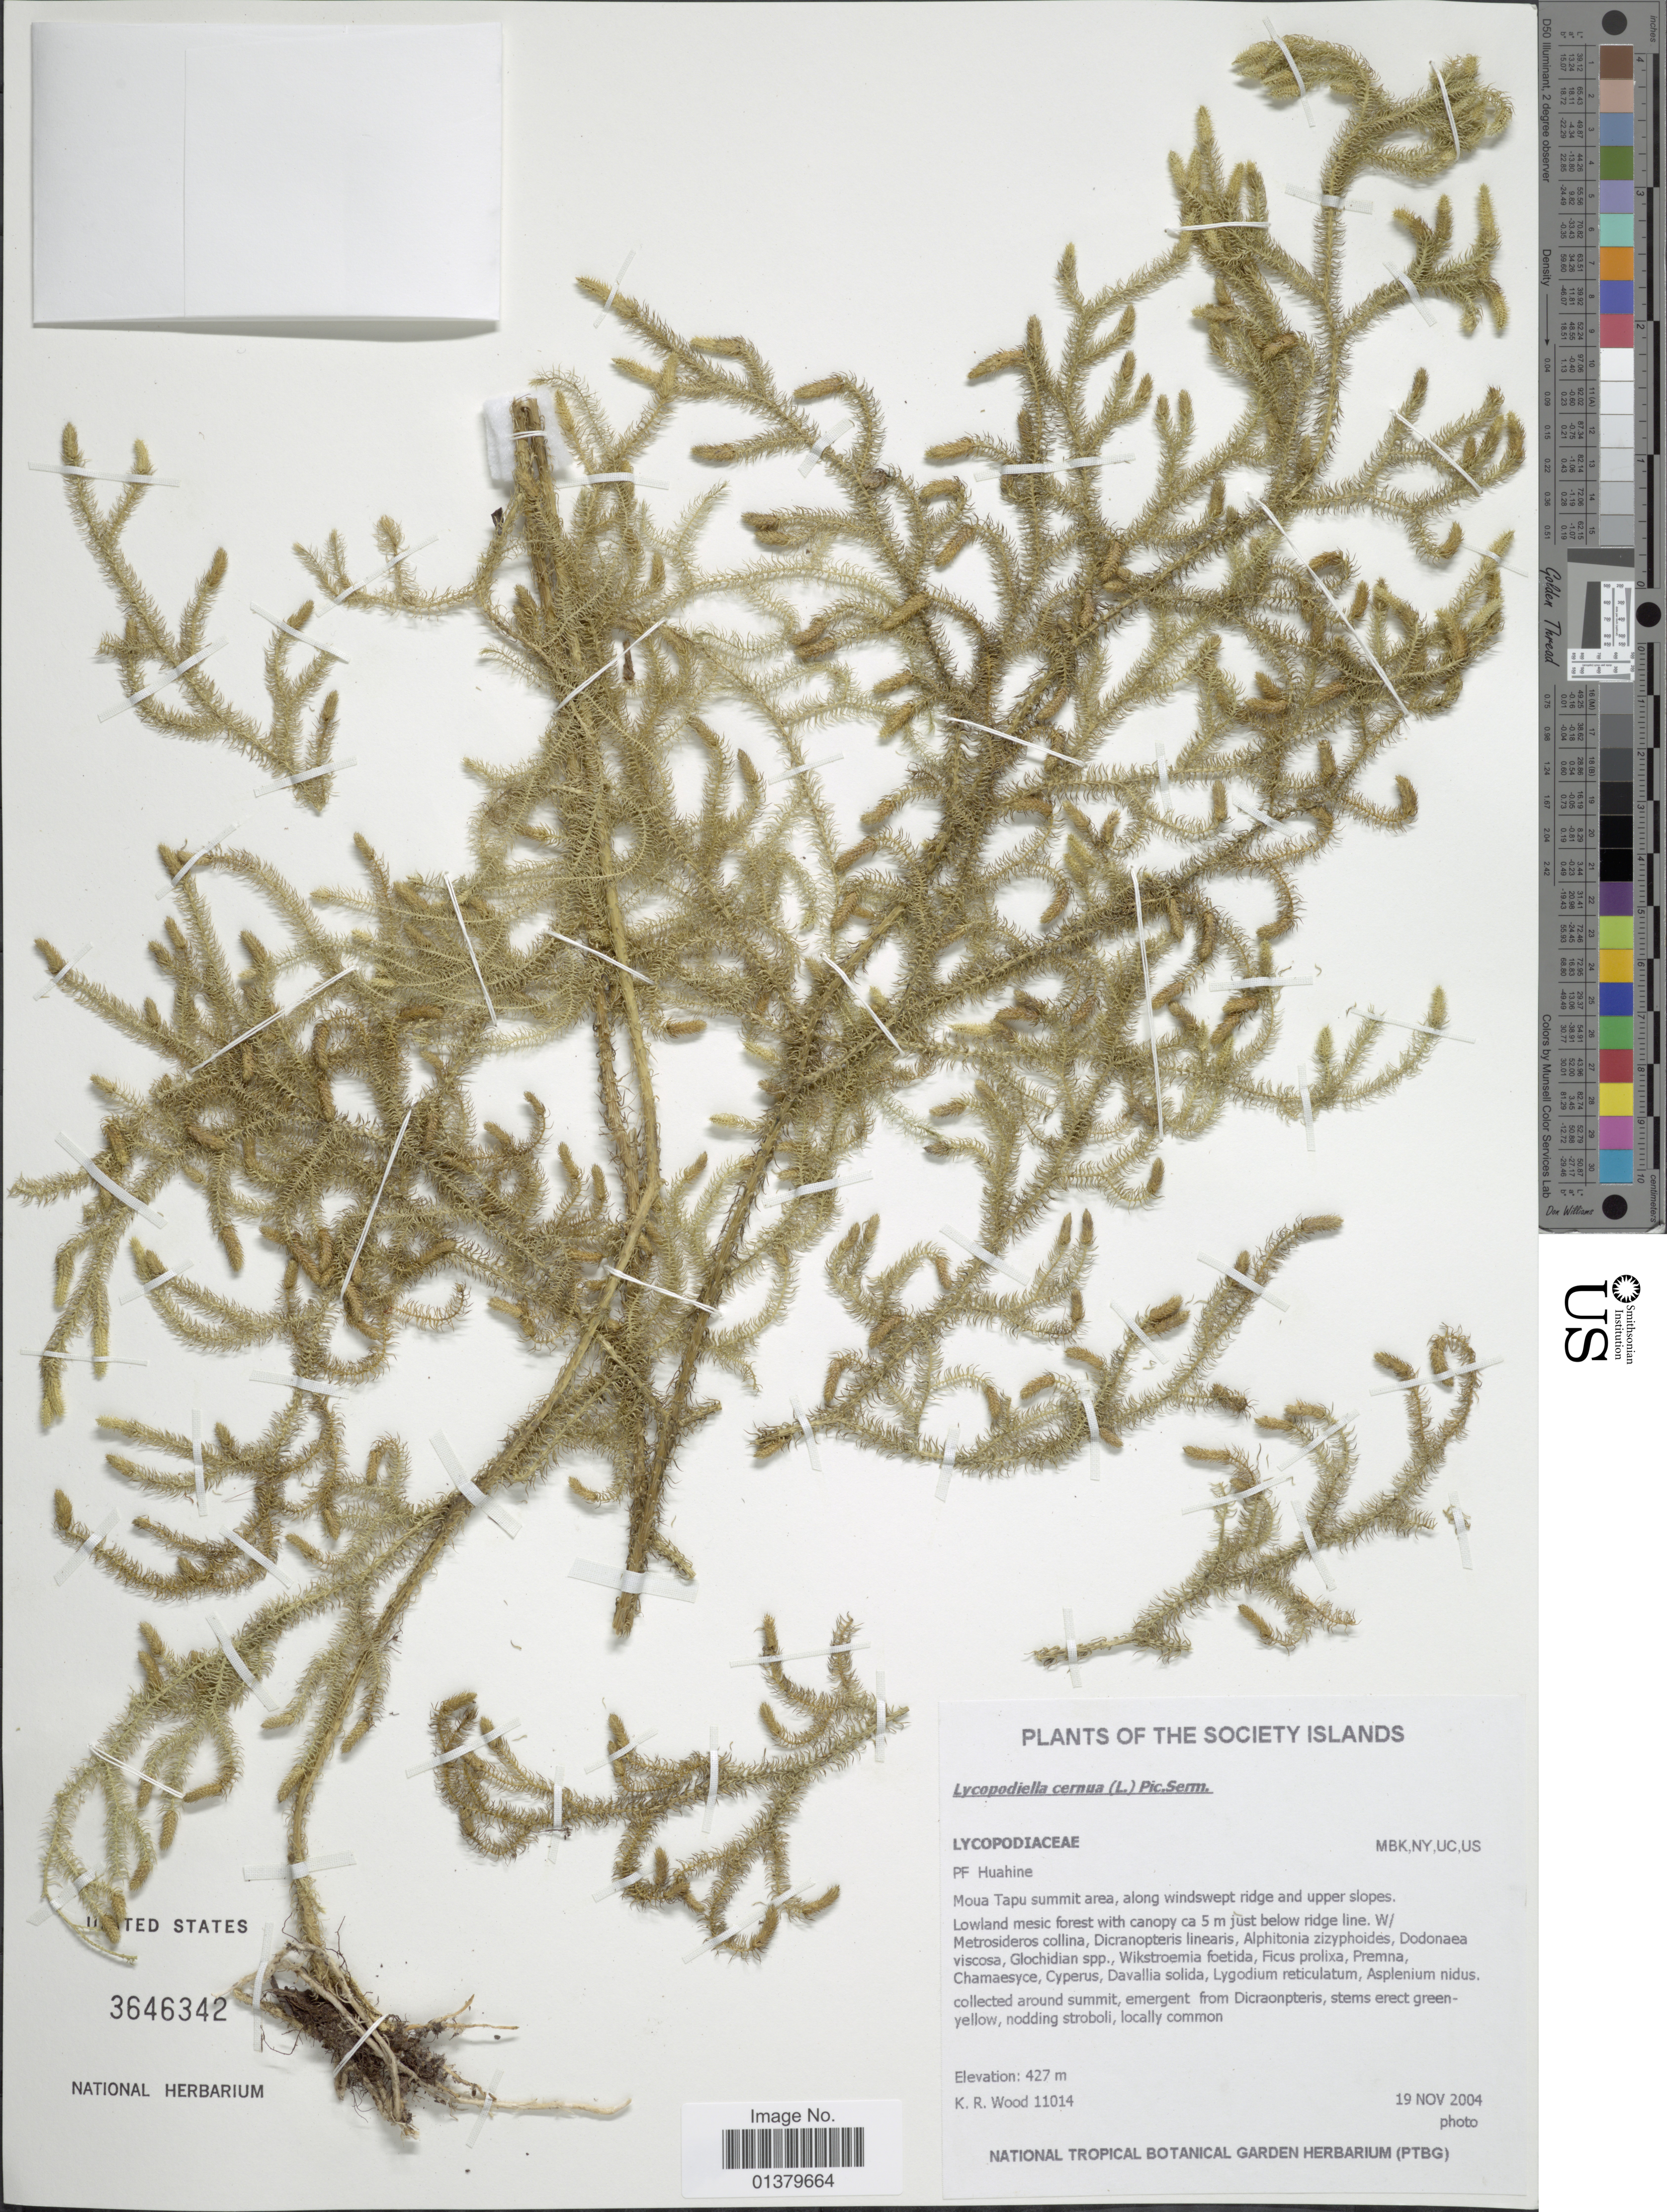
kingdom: Plantae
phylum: Tracheophyta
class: Lycopodiopsida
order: Lycopodiales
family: Lycopodiaceae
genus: Palhinhaea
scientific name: Palhinhaea cernua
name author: (L.) Vasc. & Franco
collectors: K. R. Wood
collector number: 11014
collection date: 2004-11-19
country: French Polynesia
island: Huahine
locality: Society Islands, PF Huahine, Moua Tapu summit area, along windswept ridge and upper slopes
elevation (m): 427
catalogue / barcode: US 3646342